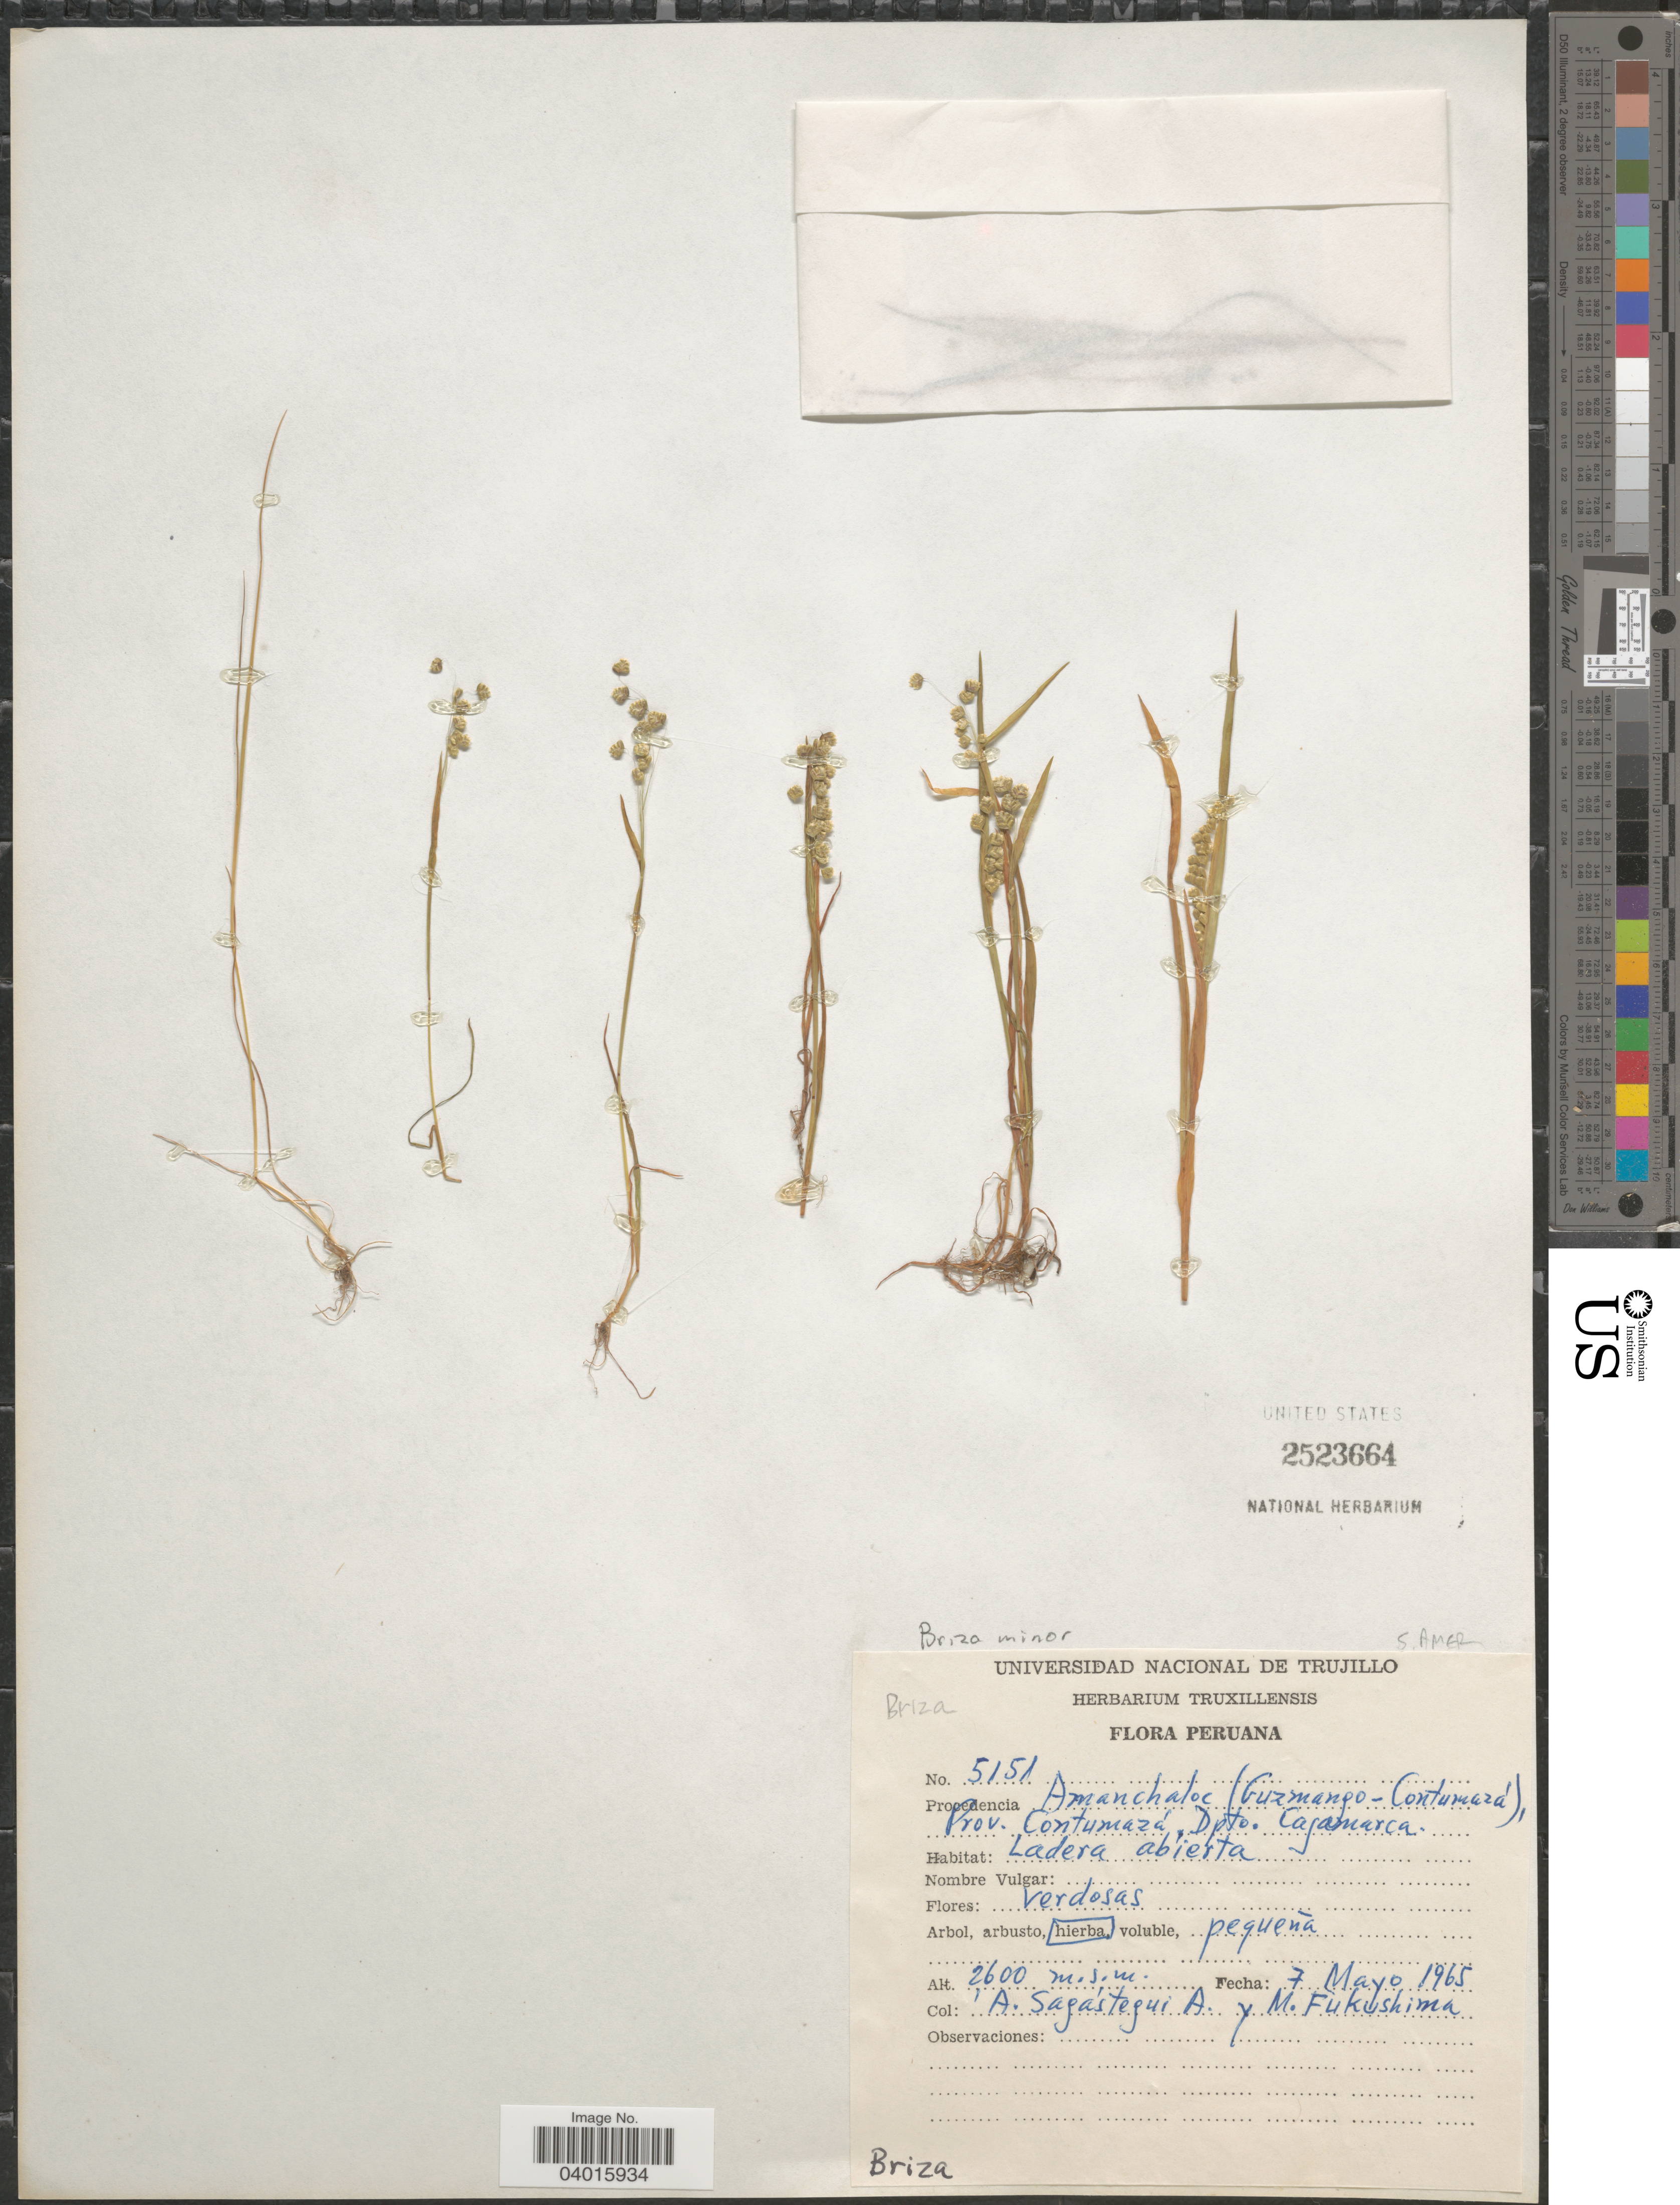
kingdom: Plantae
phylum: Tracheophyta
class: Liliopsida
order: Poales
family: Poaceae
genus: Briza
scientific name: Briza minor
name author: L.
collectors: A. Sagástegui A. & M. Fukushima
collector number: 5151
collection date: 1965-05-07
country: Peru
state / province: Cajamarca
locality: Procedencia Amanchaloc (Guzmango-Contumazá), Prov. Contumazá, Dpto. Cajamarca.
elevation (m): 2600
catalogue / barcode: US 2523664